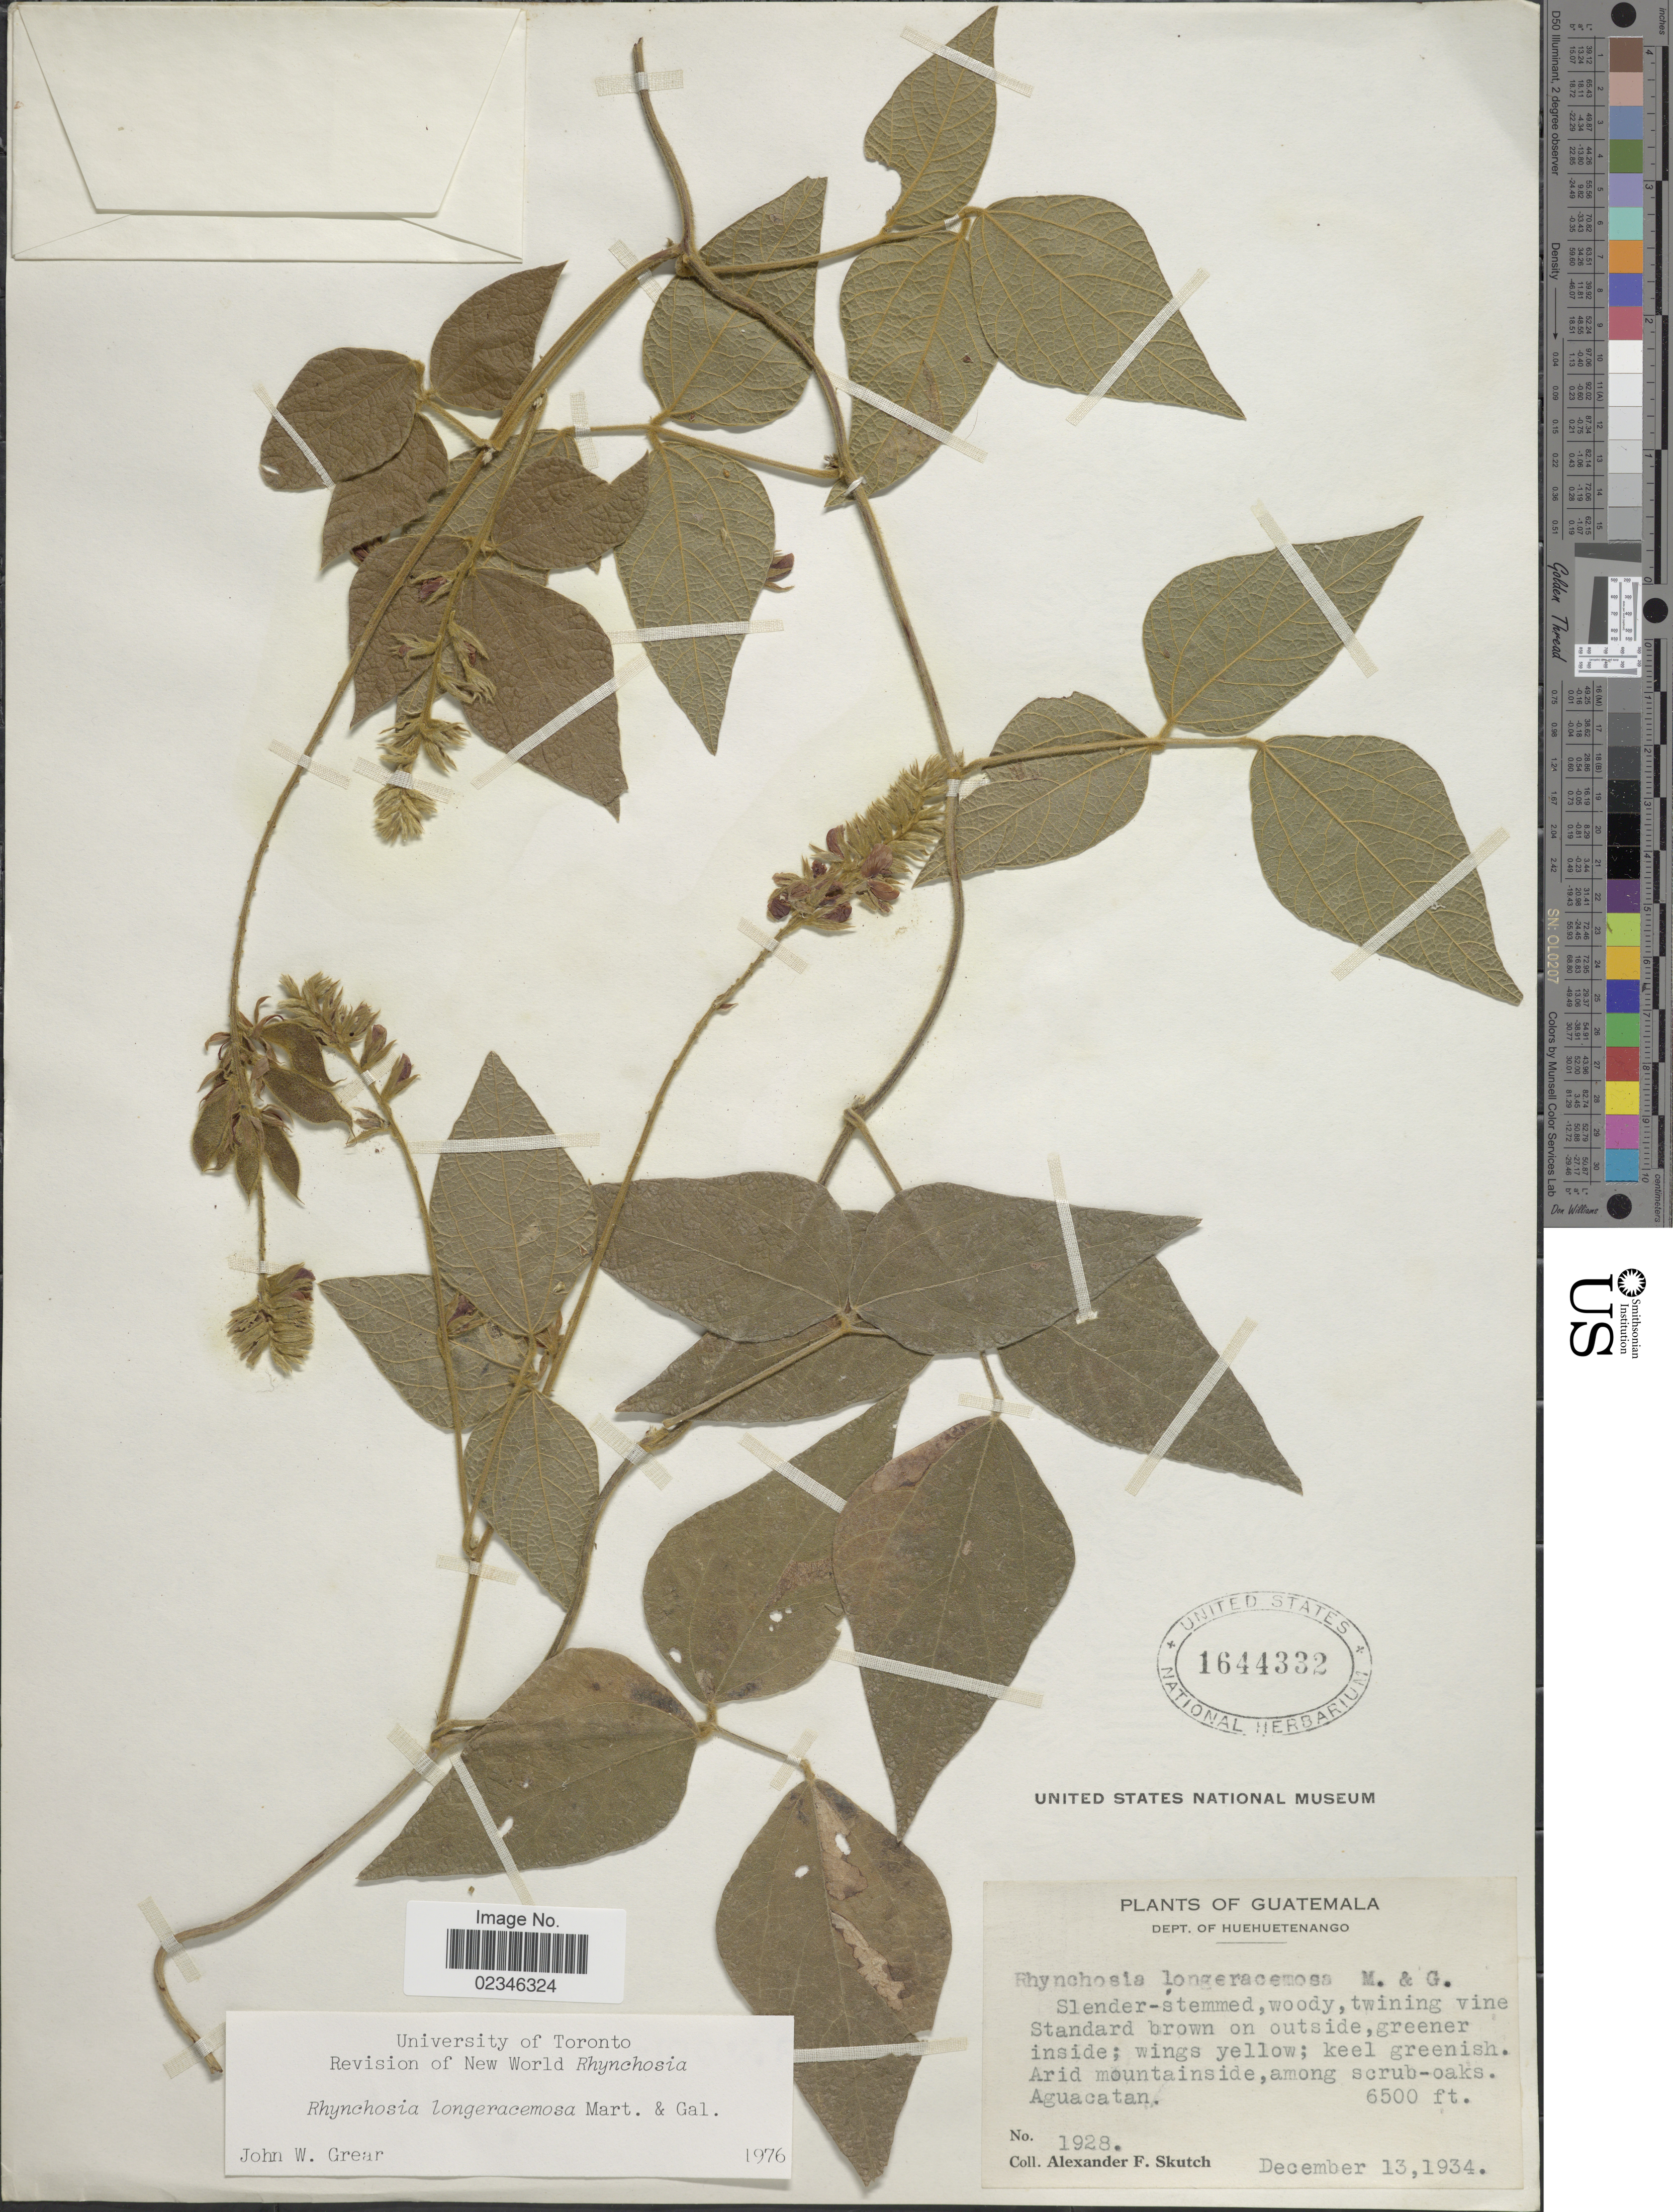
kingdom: Plantae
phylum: Tracheophyta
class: Magnoliopsida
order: Fabales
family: Fabaceae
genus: Rhynchosia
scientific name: Rhynchosia longeracemosa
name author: M. Martens & Galeotti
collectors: A. F. Skutch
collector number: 1928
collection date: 1934-12-13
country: Guatemala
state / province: Huehuetenango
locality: Dept. of Huehuetenango. Arid mountainside, among scrub-oaks. Aguacatan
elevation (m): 1981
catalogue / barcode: US 1644332